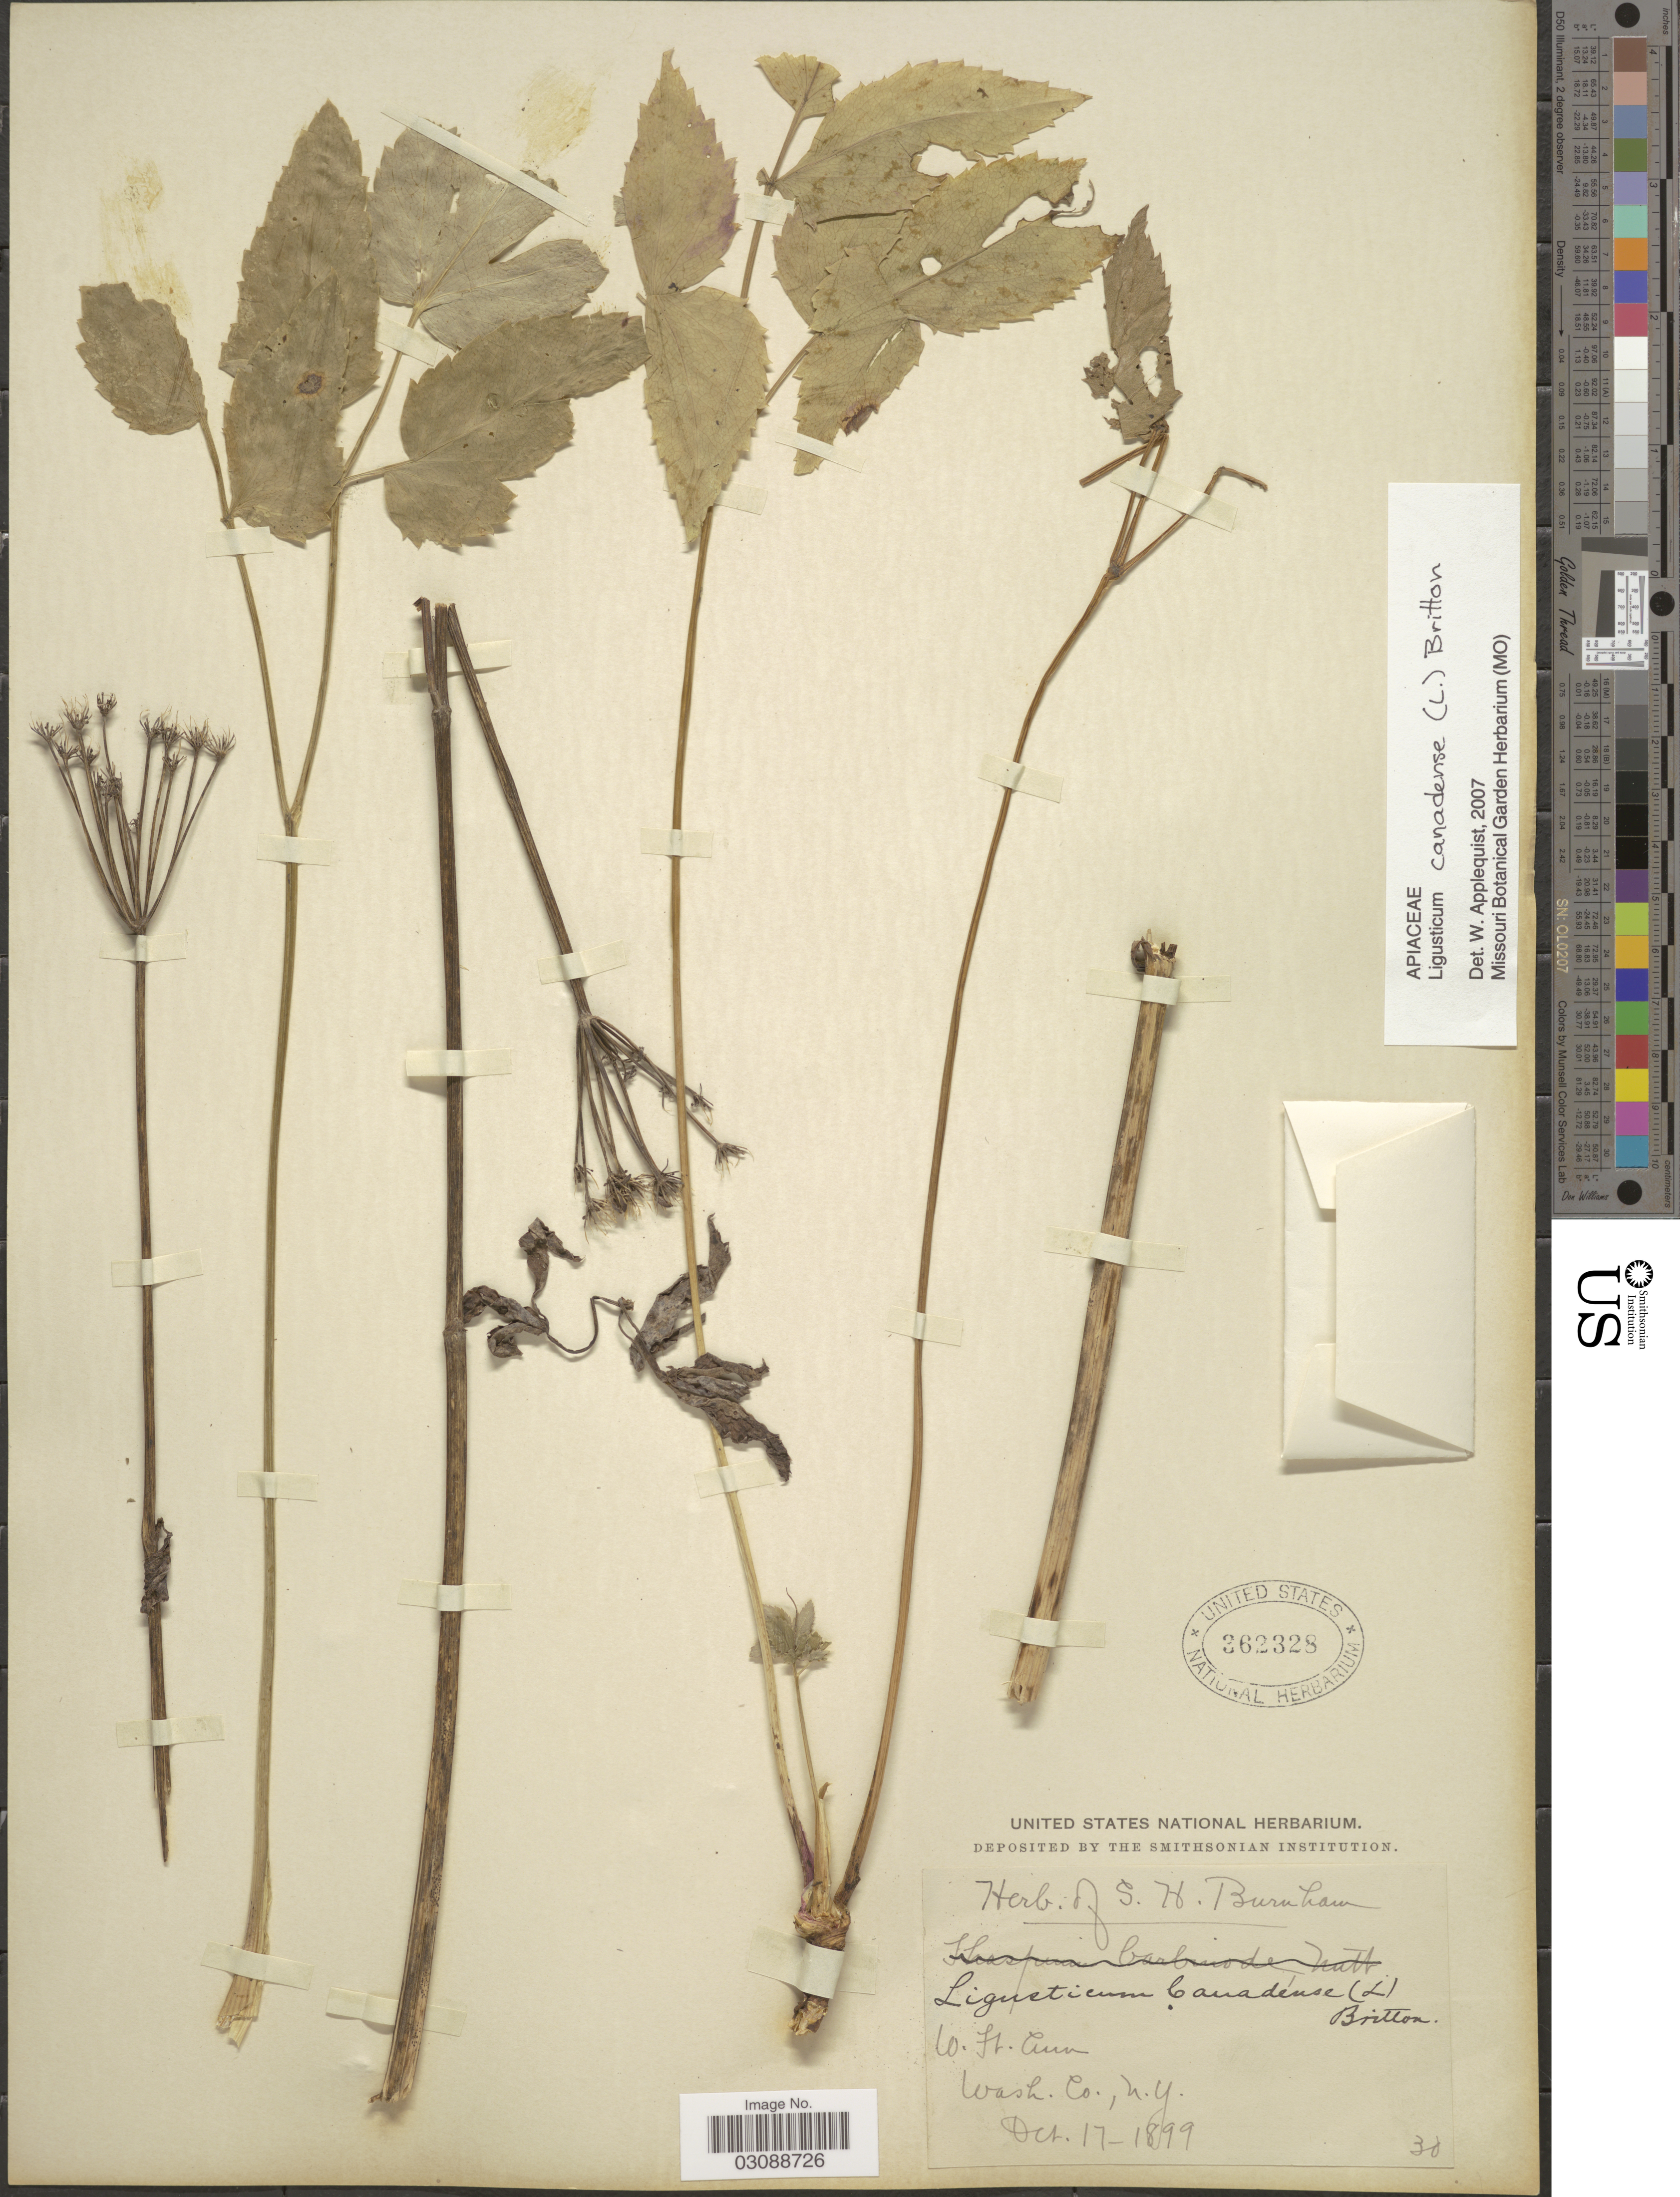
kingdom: Plantae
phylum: Tracheophyta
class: Magnoliopsida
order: Apiales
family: Apiaceae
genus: Ligusticum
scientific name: Ligusticum canadense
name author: (L.) Britton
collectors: ex herb. S.H. Burnham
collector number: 30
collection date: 1899-10-17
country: United States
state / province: New York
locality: Wash. Co.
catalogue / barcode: US 362328